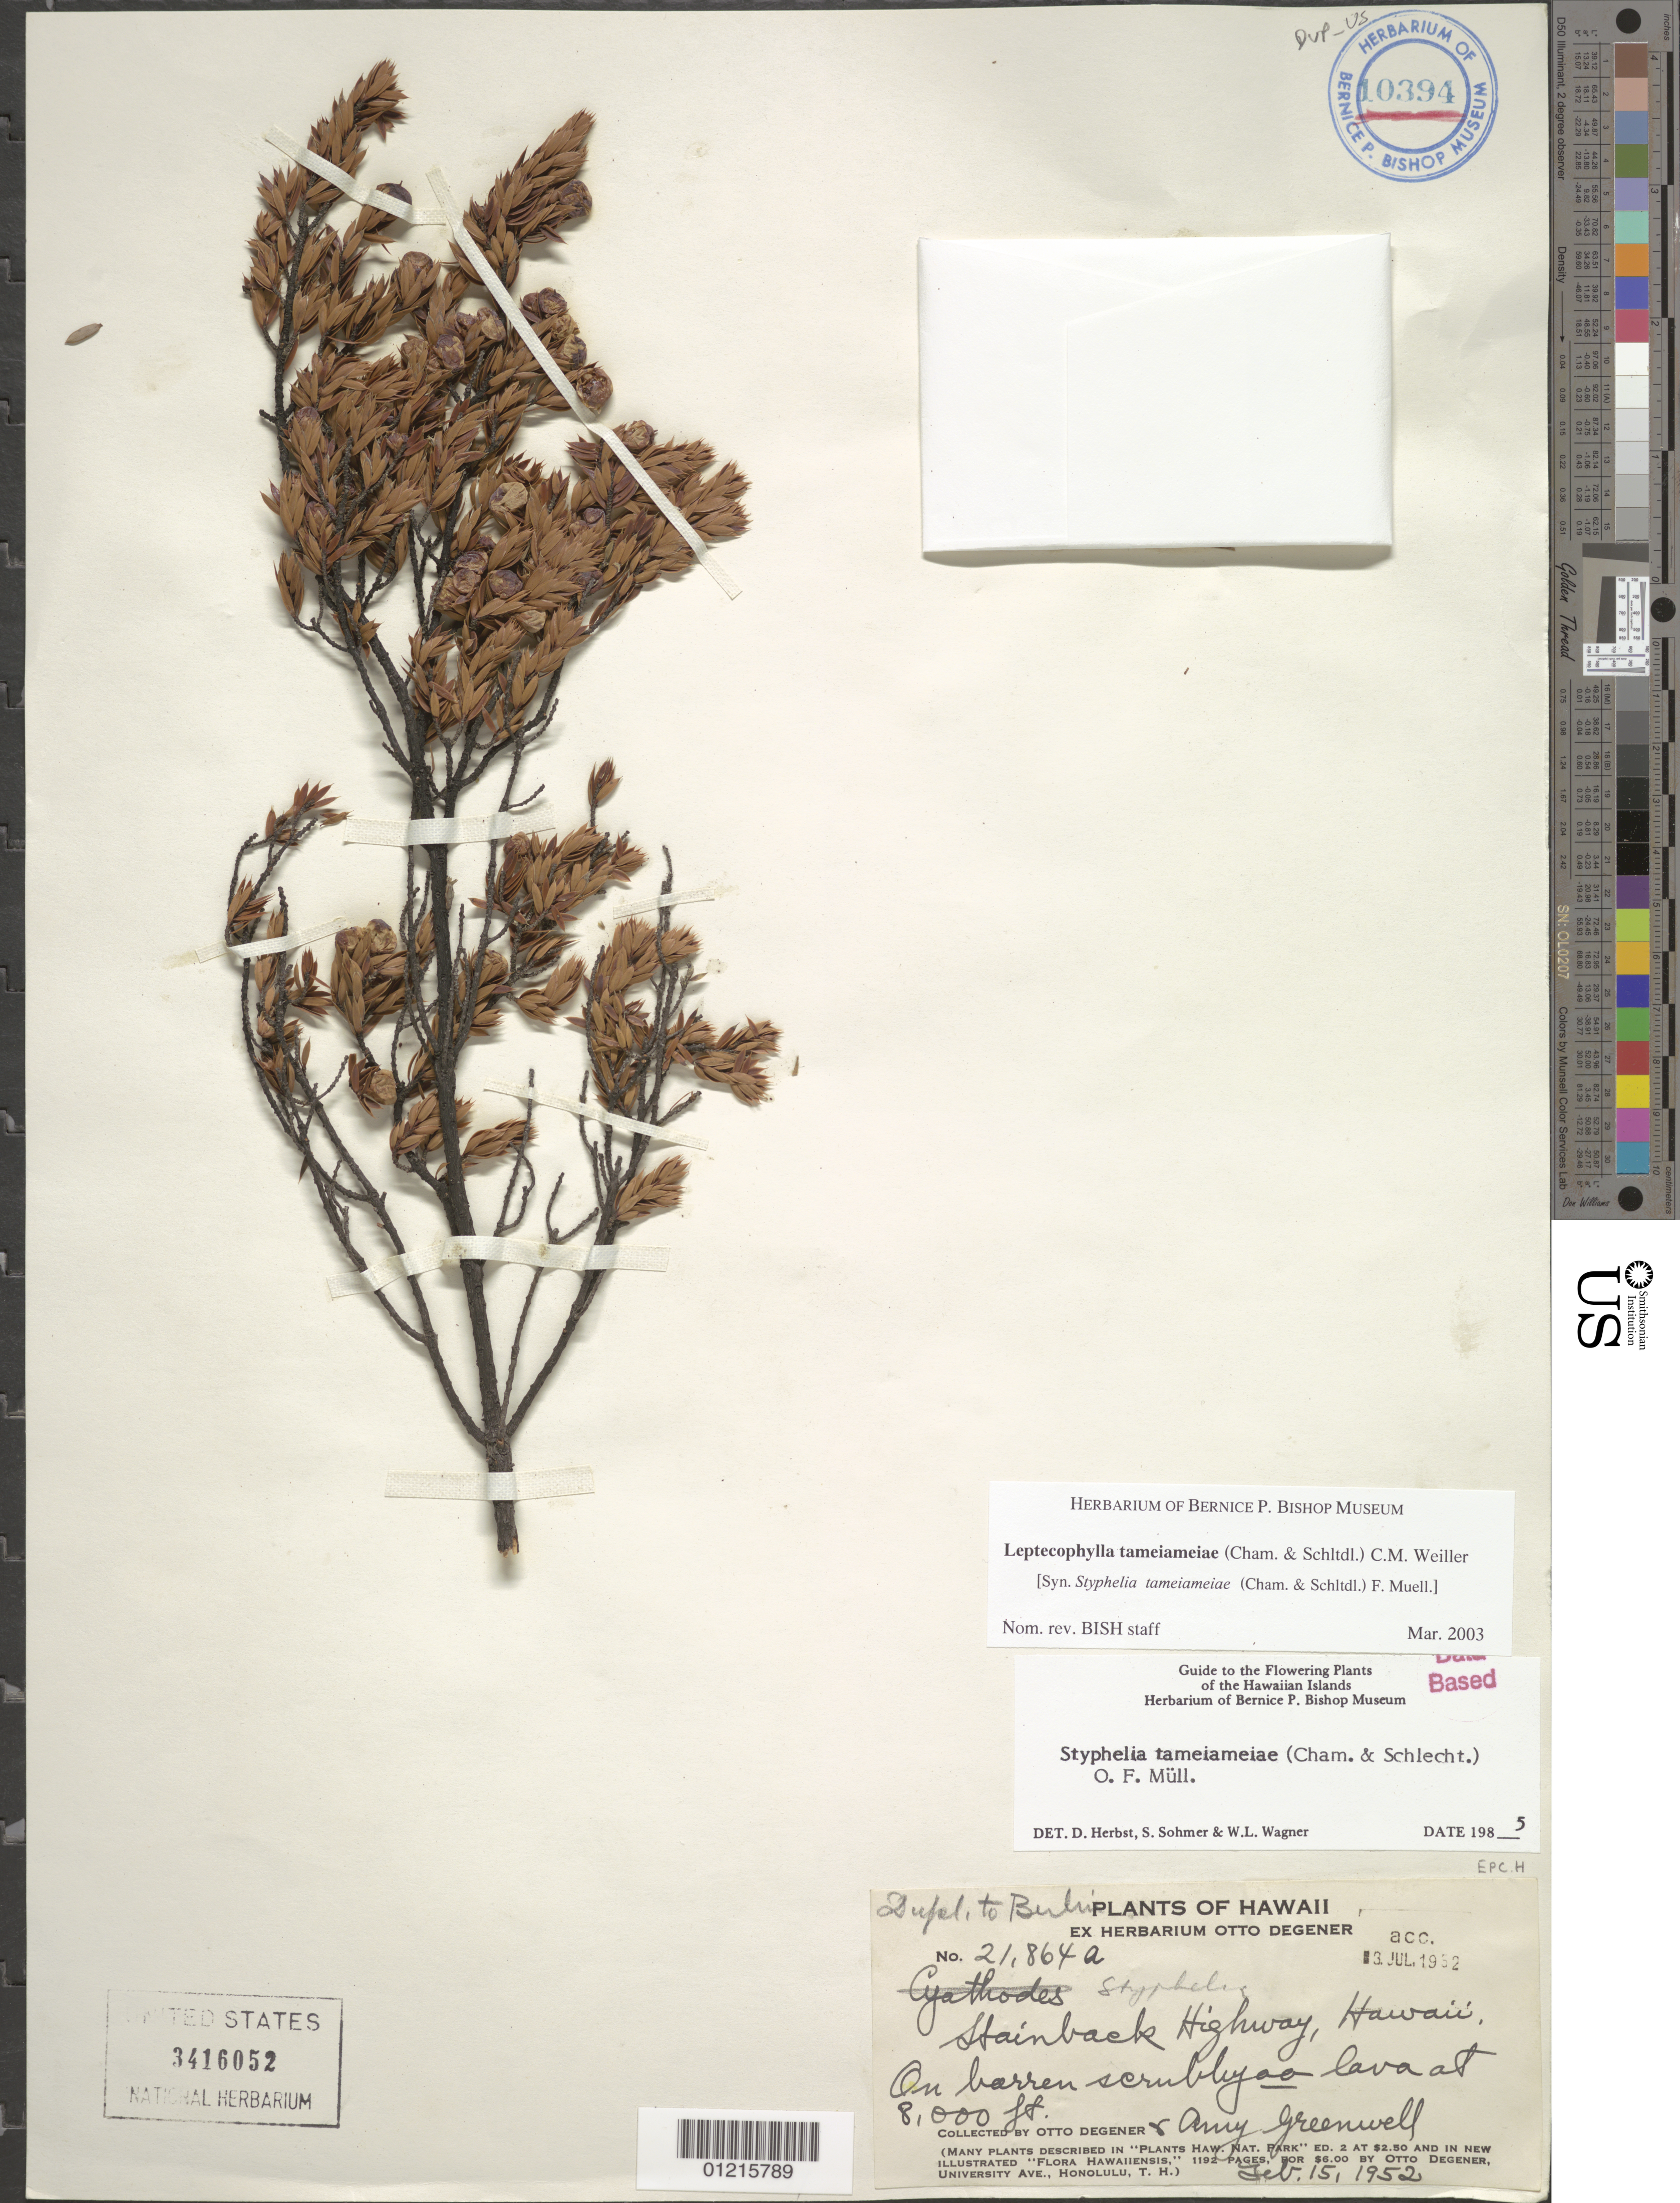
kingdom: Plantae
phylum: Tracheophyta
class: Magnoliopsida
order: Ericales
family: Ericaceae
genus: Leptecophylla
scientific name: Leptecophylla tameiameiae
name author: (Cham. & Schltdl.) C.M. Weiller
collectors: O. Degener & A. B. Greenwell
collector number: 21864a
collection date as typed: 15 Feb 1952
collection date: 1952-02-15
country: United States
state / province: Hawaii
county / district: Hawaii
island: Hawaii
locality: Steinbeck Highway.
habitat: Barren scrubby lava.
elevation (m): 2438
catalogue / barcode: US 3416052